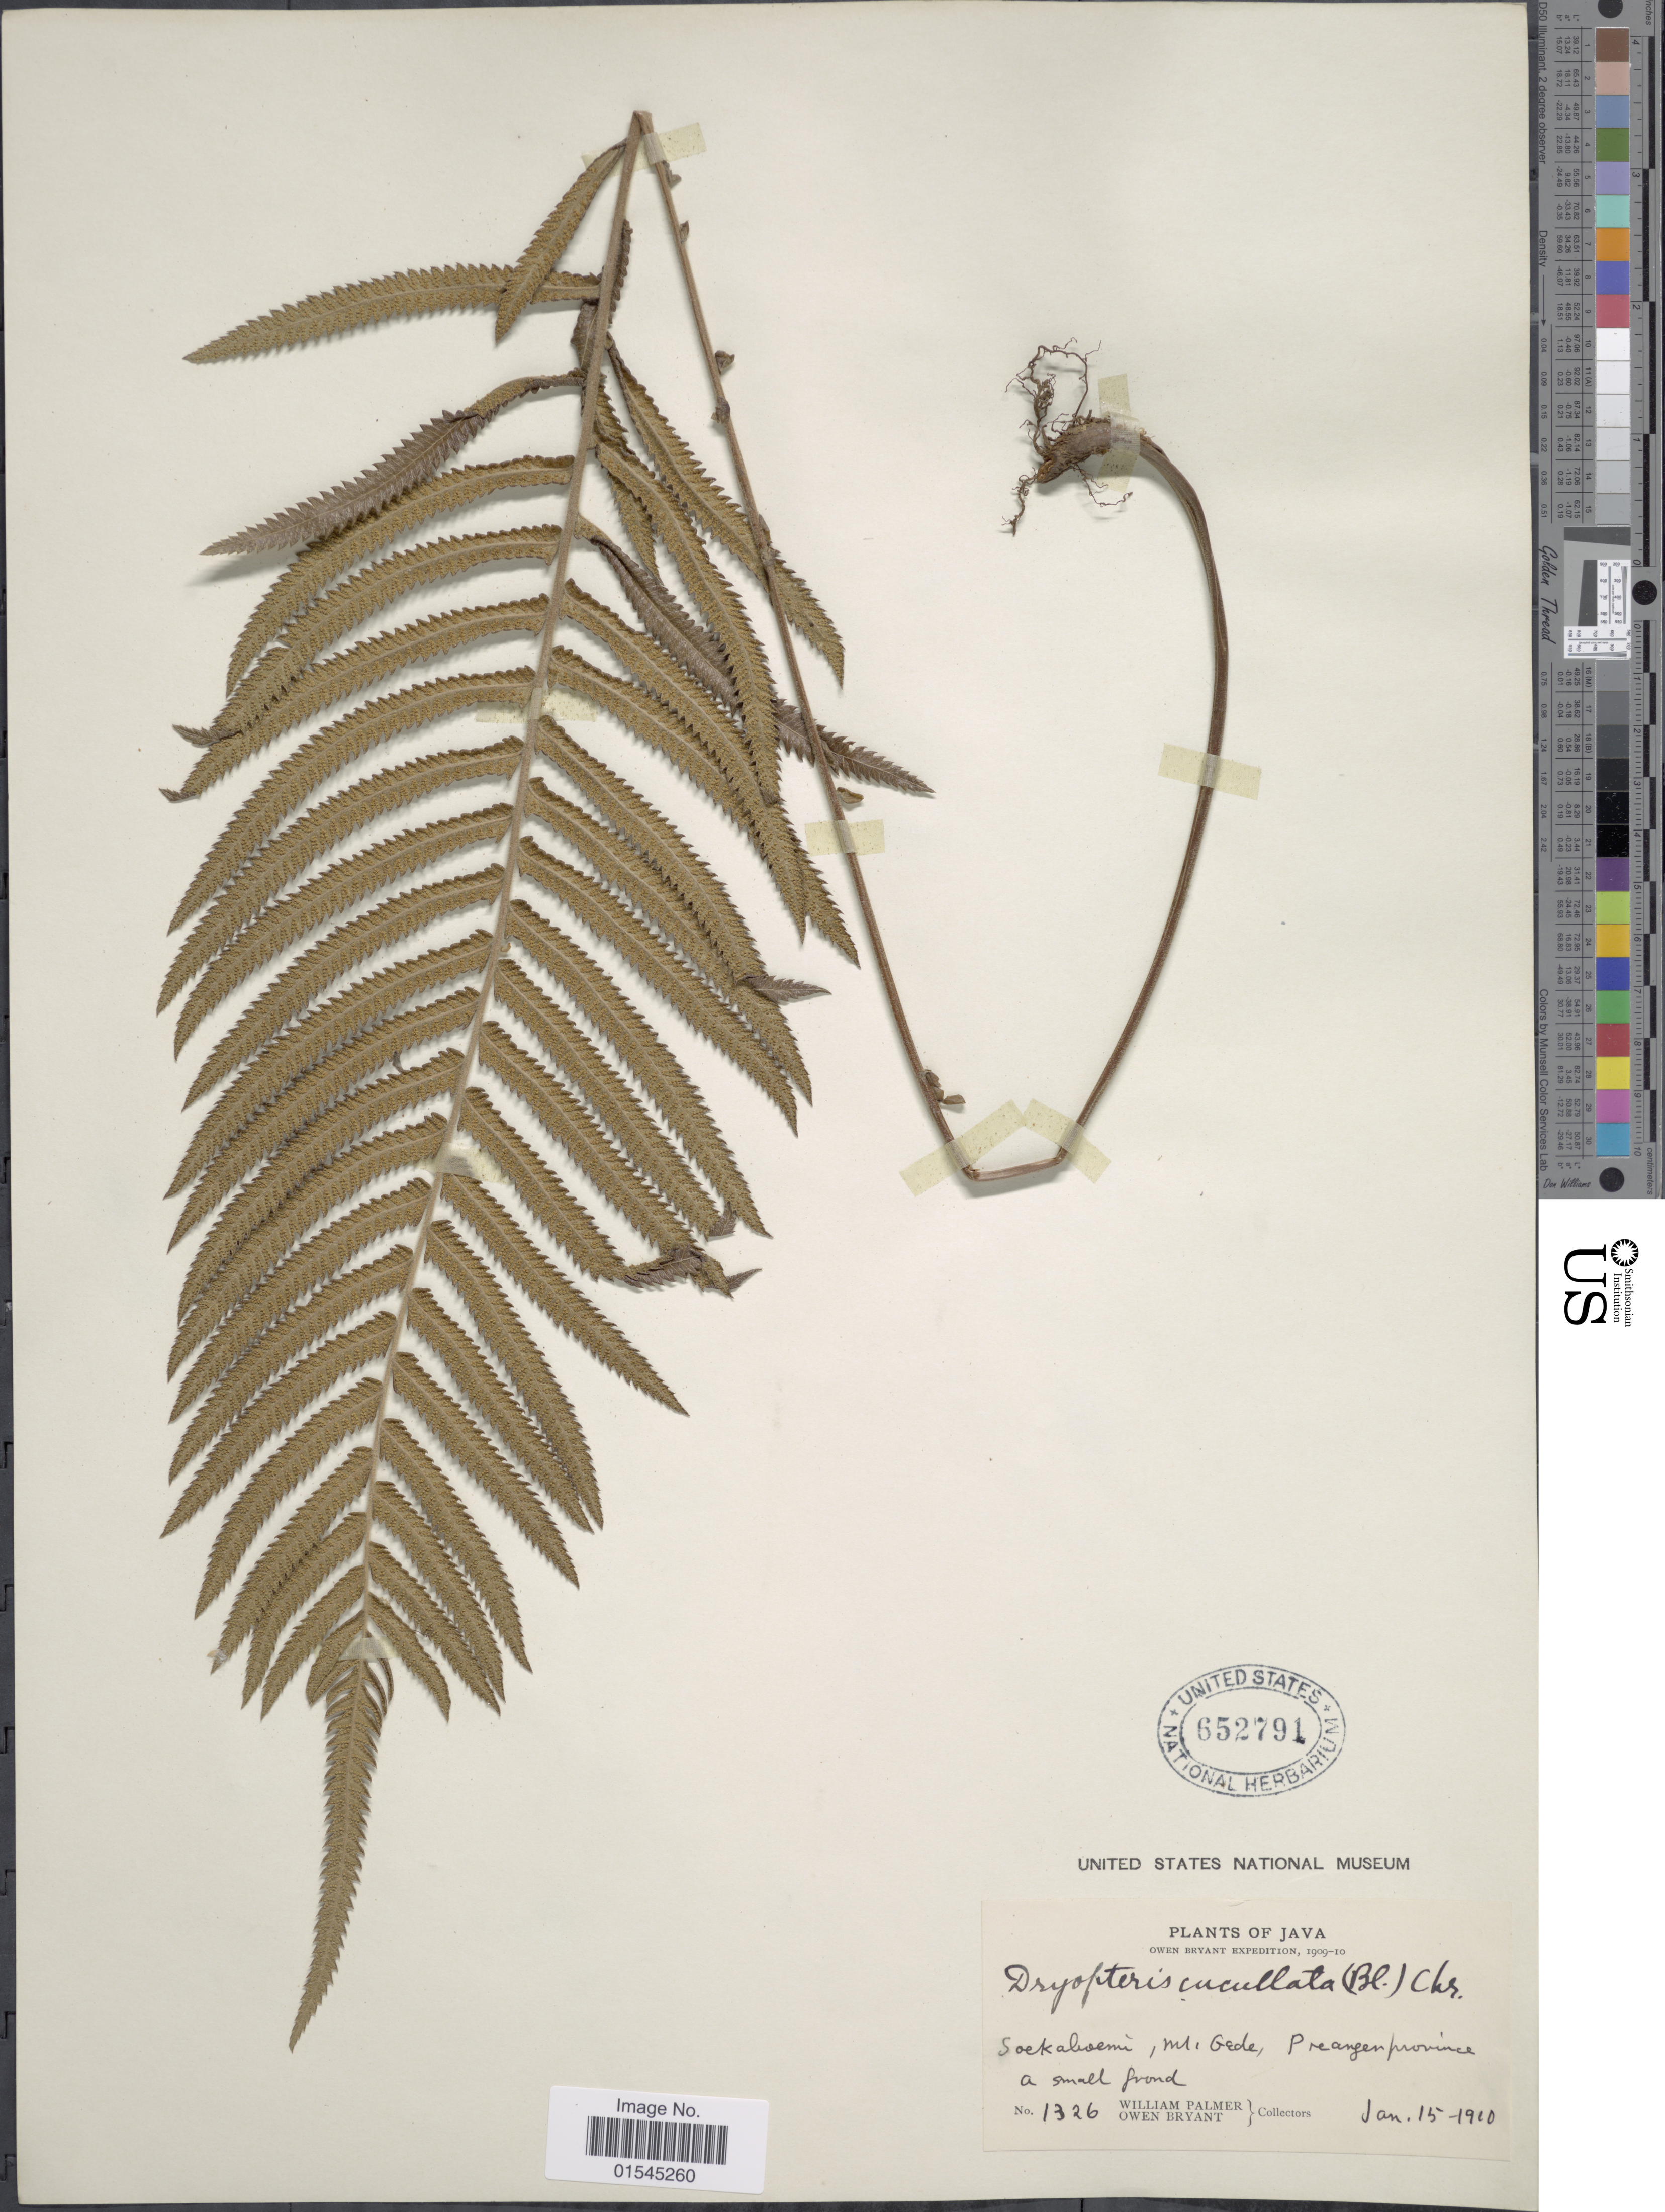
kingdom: Plantae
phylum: Tracheophyta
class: Polypodiopsida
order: Polypodiales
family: Thelypteridaceae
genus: Sphaerostephanos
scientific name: Sphaerostephanos unitus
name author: (L.) Holttum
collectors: W. Palmer & O. Bryant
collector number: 1326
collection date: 1910-01-15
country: Indonesia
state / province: Java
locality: Soekaboemi, Mt. Gade, Preanger province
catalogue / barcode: US 652791